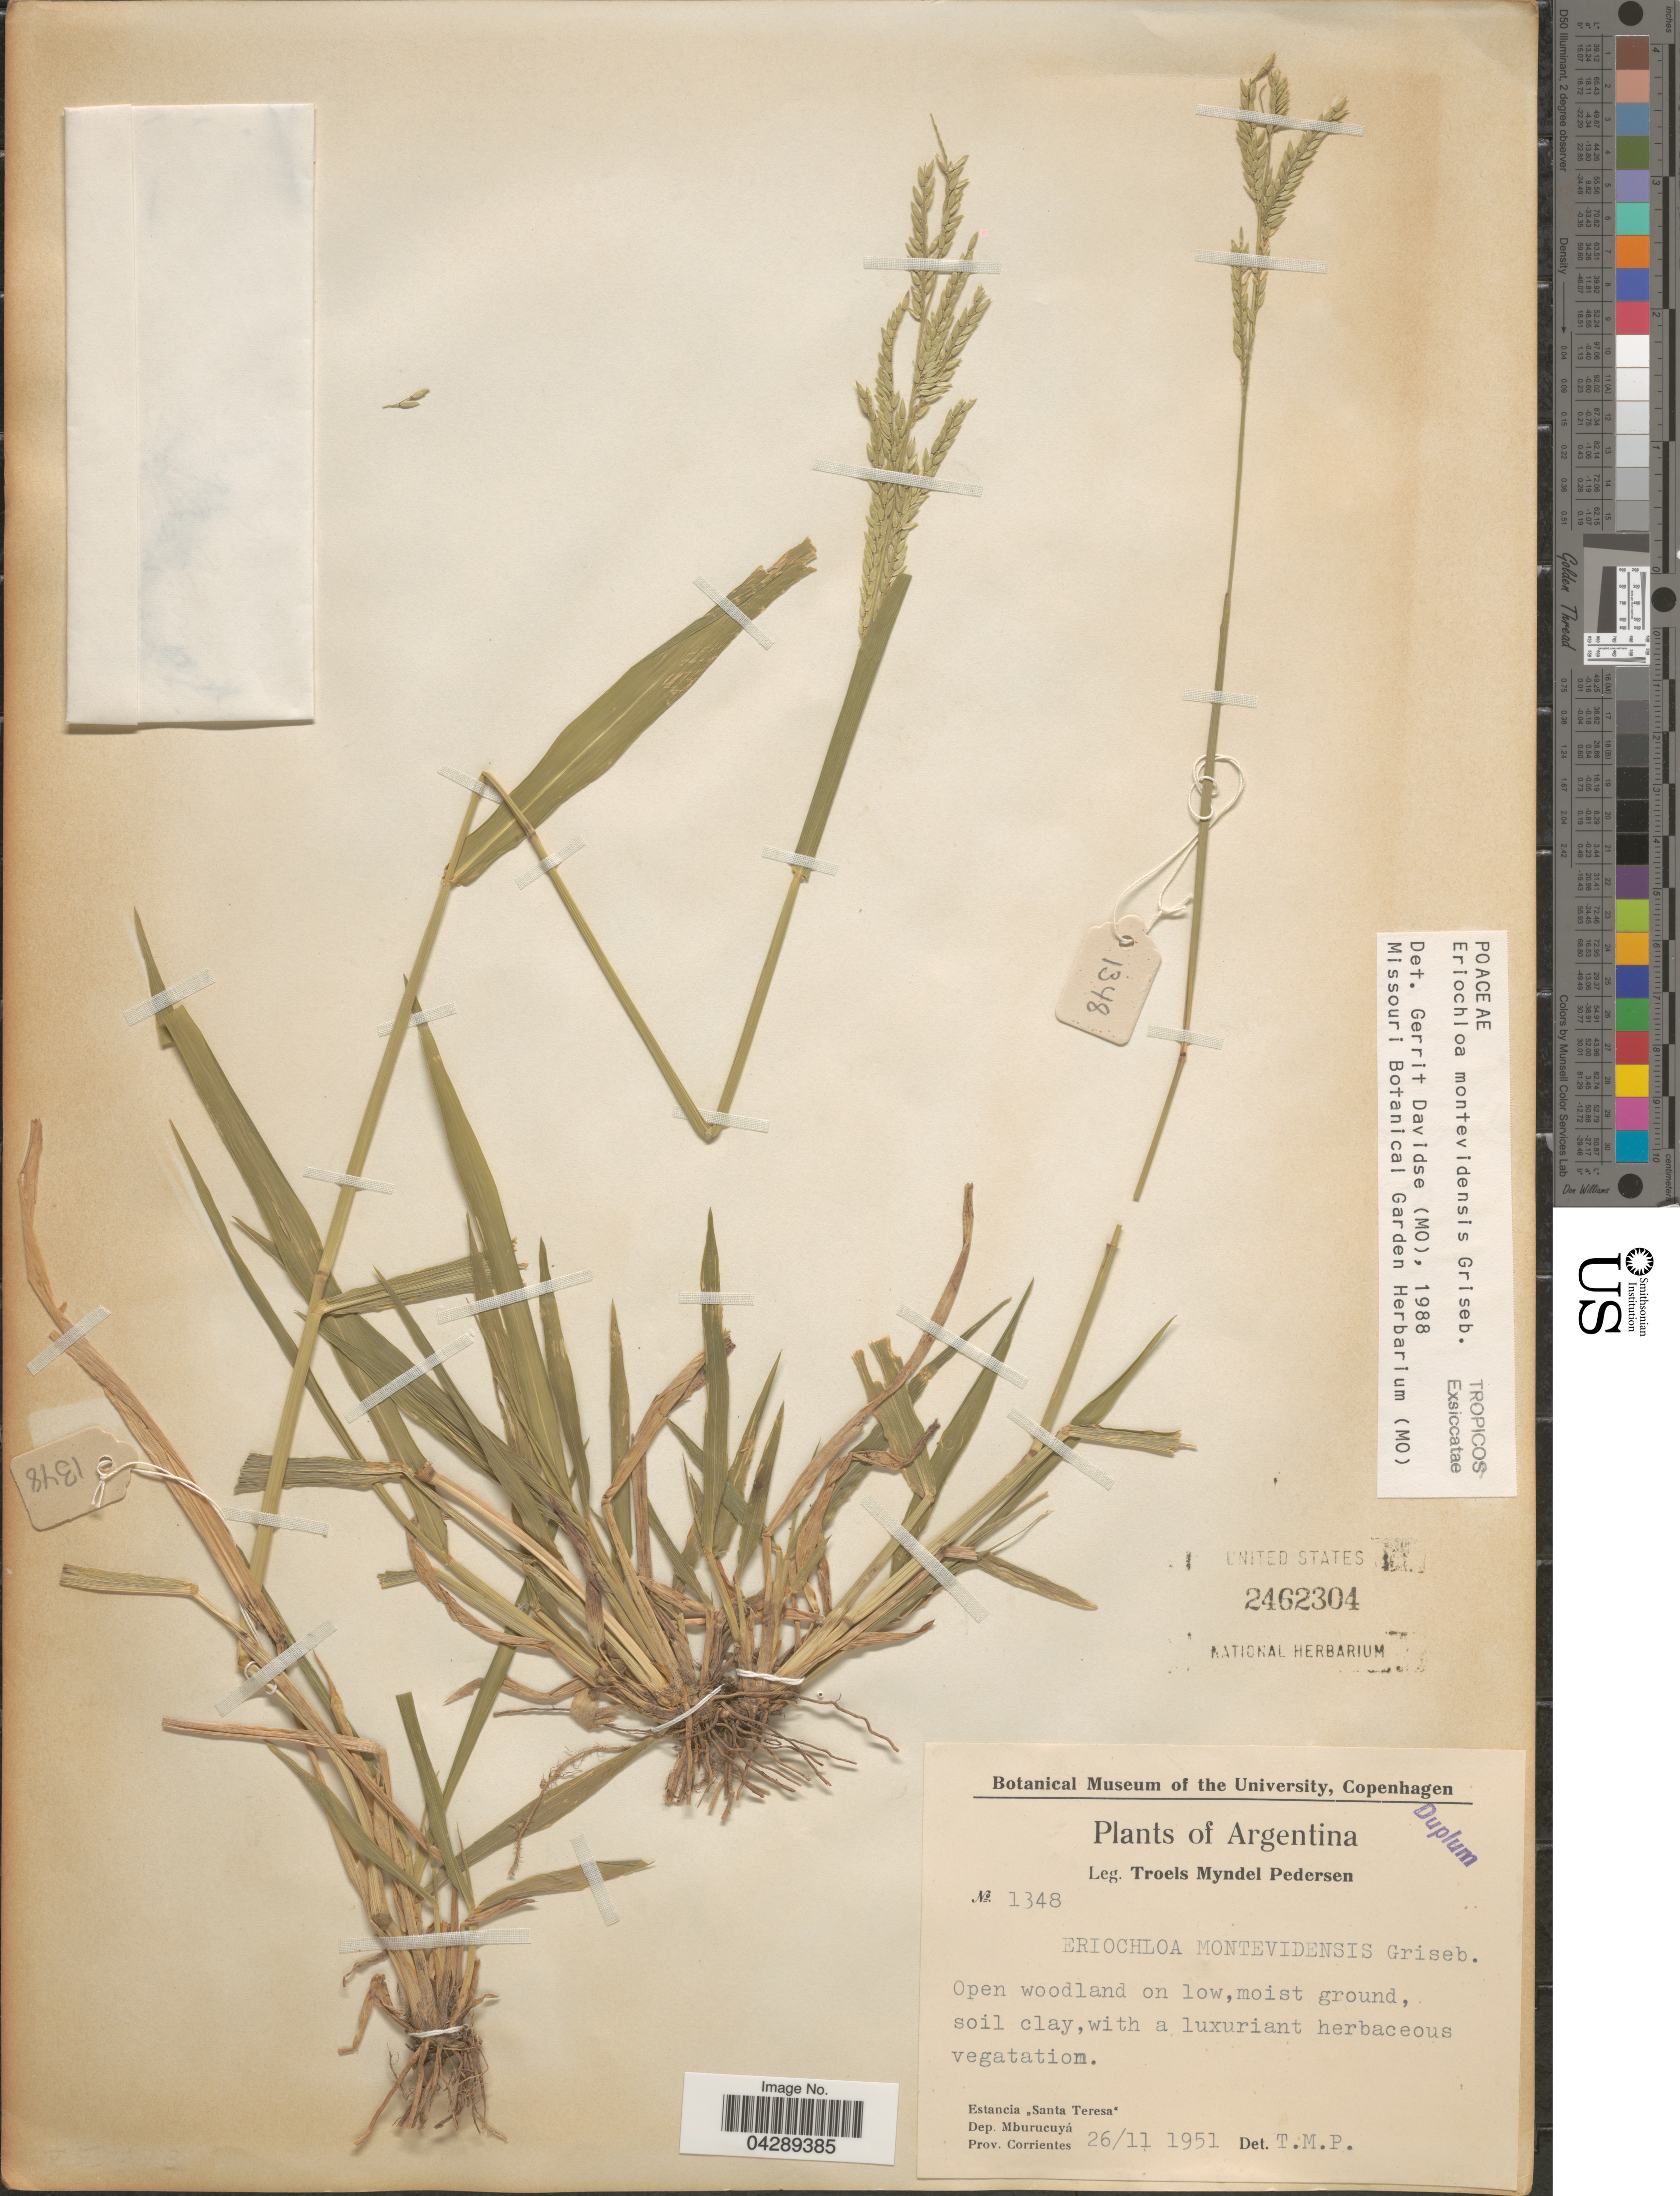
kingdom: Plantae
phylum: Tracheophyta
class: Liliopsida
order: Poales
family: Poaceae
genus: Eriochloa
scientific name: Eriochloa montevidensis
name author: Griseb.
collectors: T. Pederson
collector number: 1348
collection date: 1951-11-26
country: Argentina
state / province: Corrientes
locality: Open woodland on low, moist ground, soil clay. Estancia "Santa Teresa" Dep. Mburucuyá.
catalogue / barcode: US 2462304